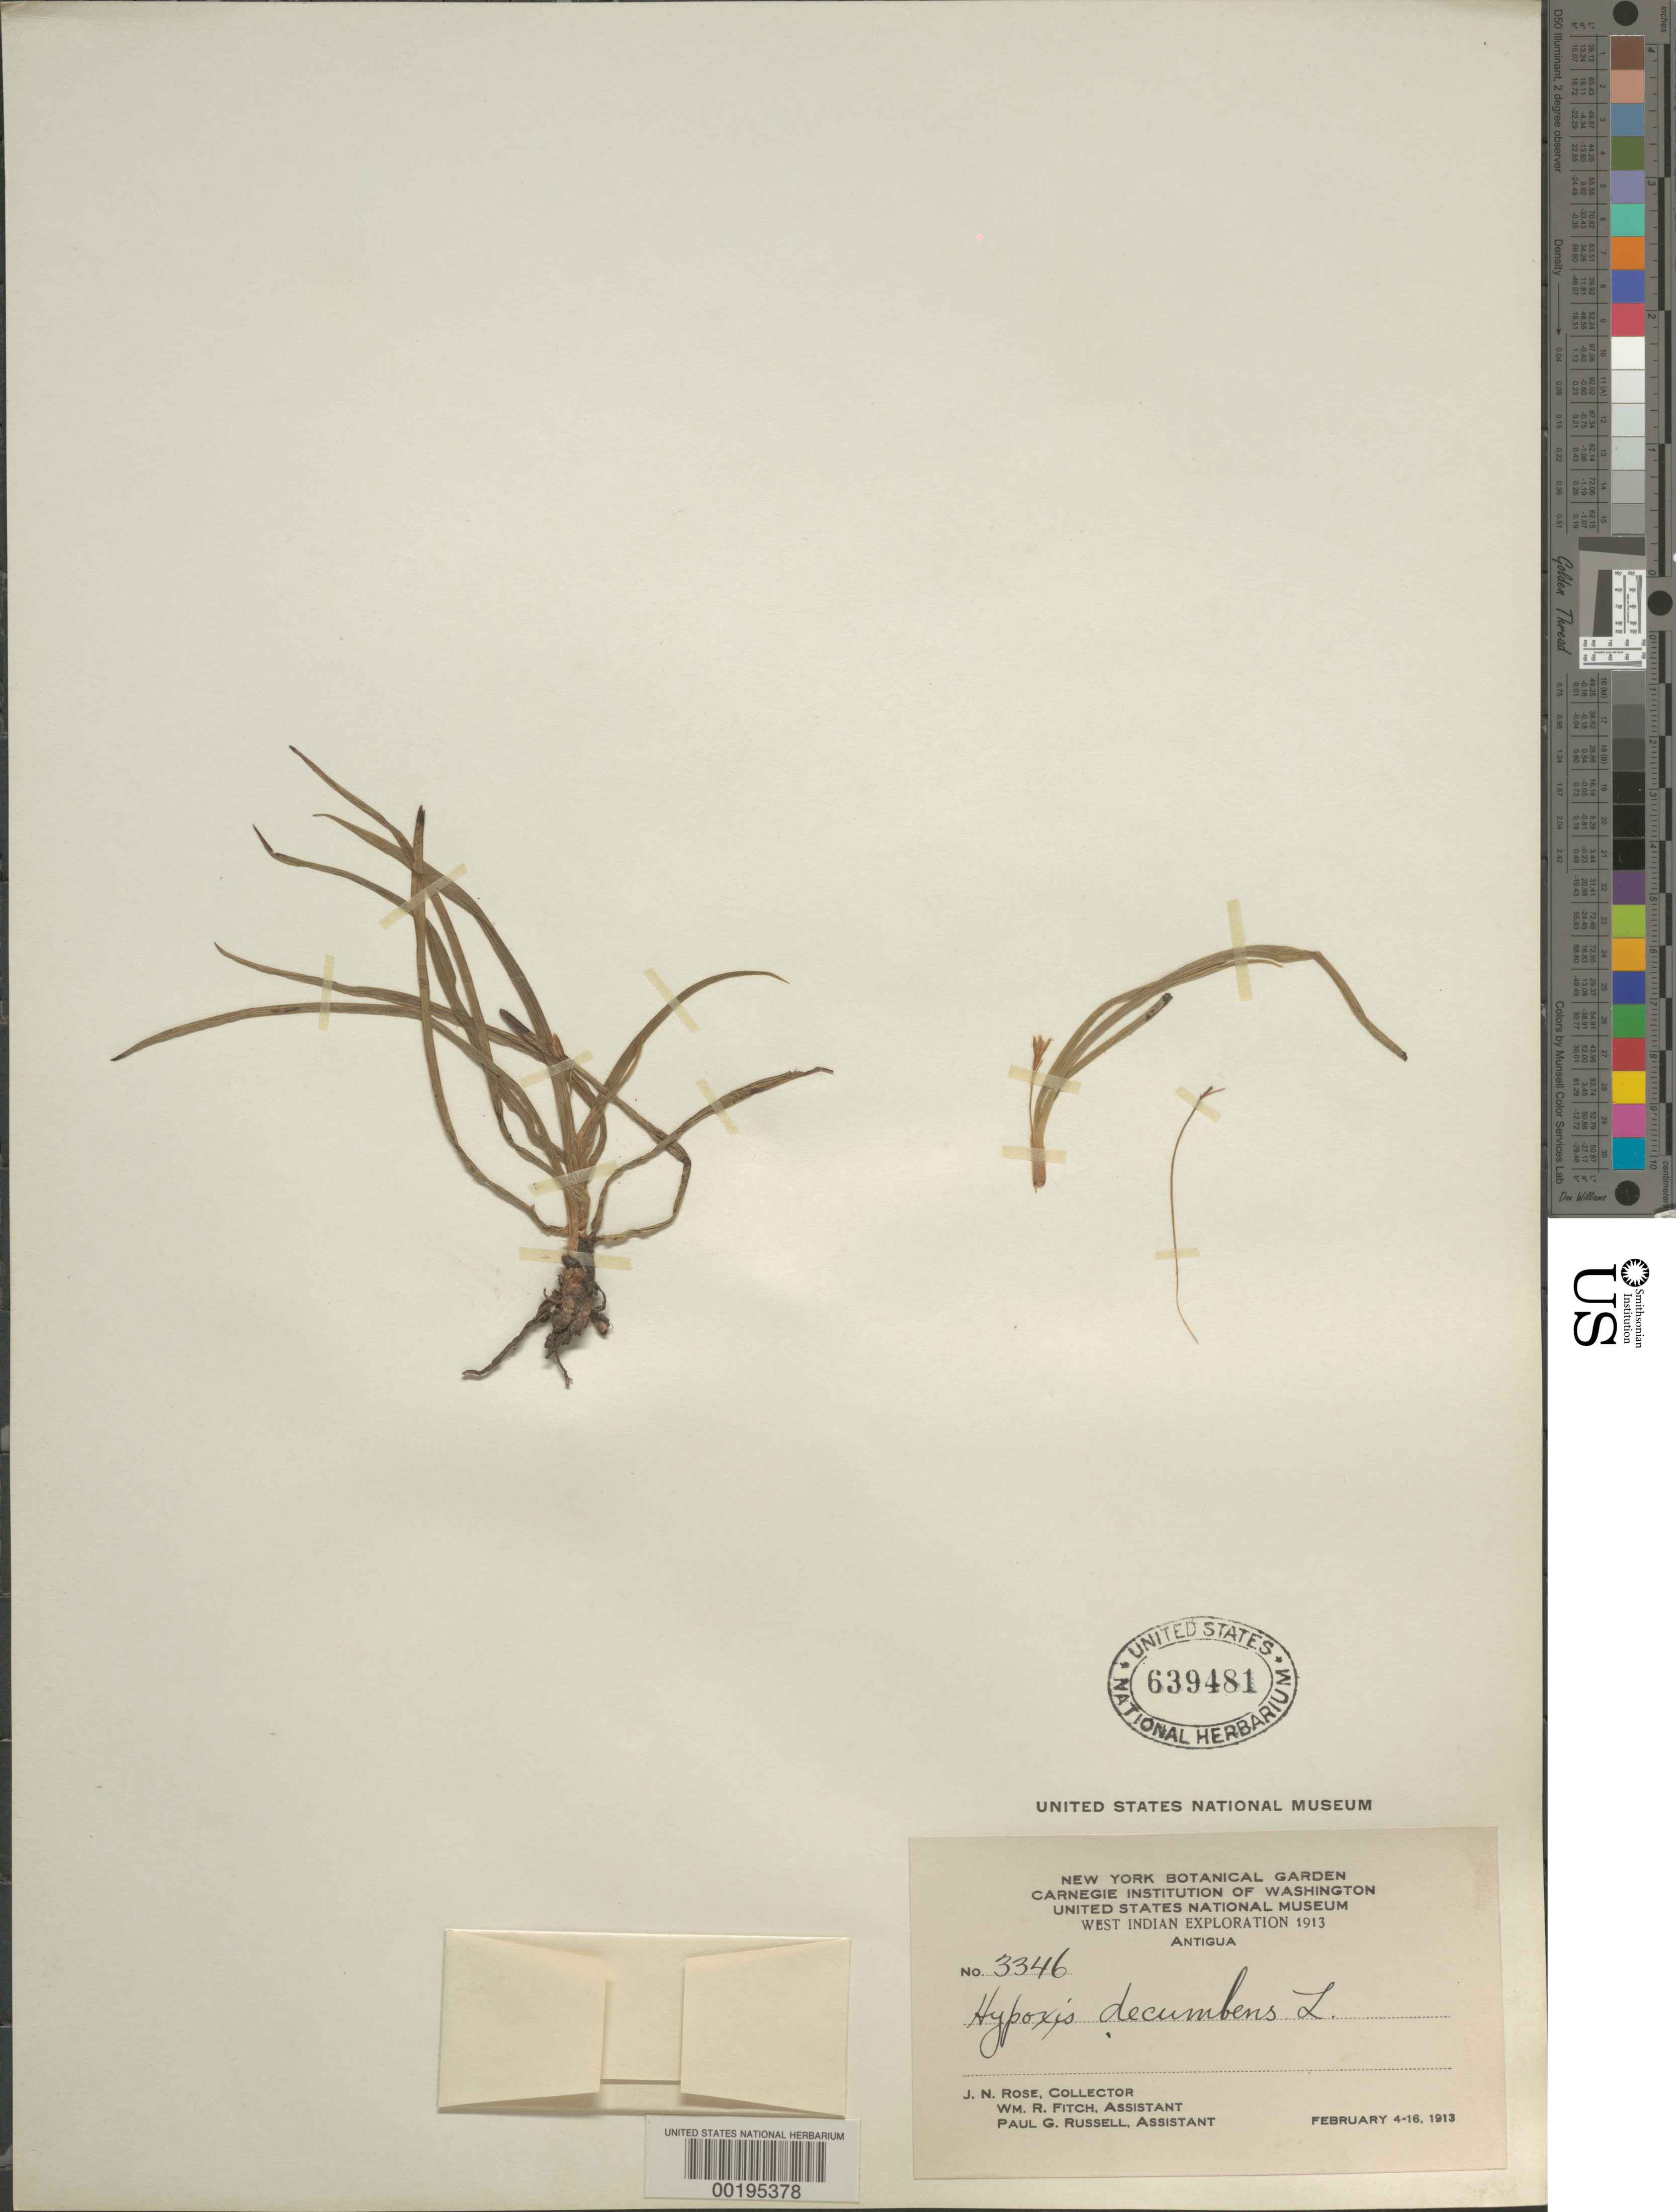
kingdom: Plantae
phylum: Tracheophyta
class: Liliopsida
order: Asparagales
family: Hypoxidaceae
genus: Hypoxis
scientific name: Hypoxis decumbens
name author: L.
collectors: J. N. Rose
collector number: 3346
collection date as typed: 04 Feb 1913 to 16 Feb 1913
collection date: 1913-02-04/1913-02-16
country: Antigua and Barbuda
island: Antigua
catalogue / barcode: US 639481